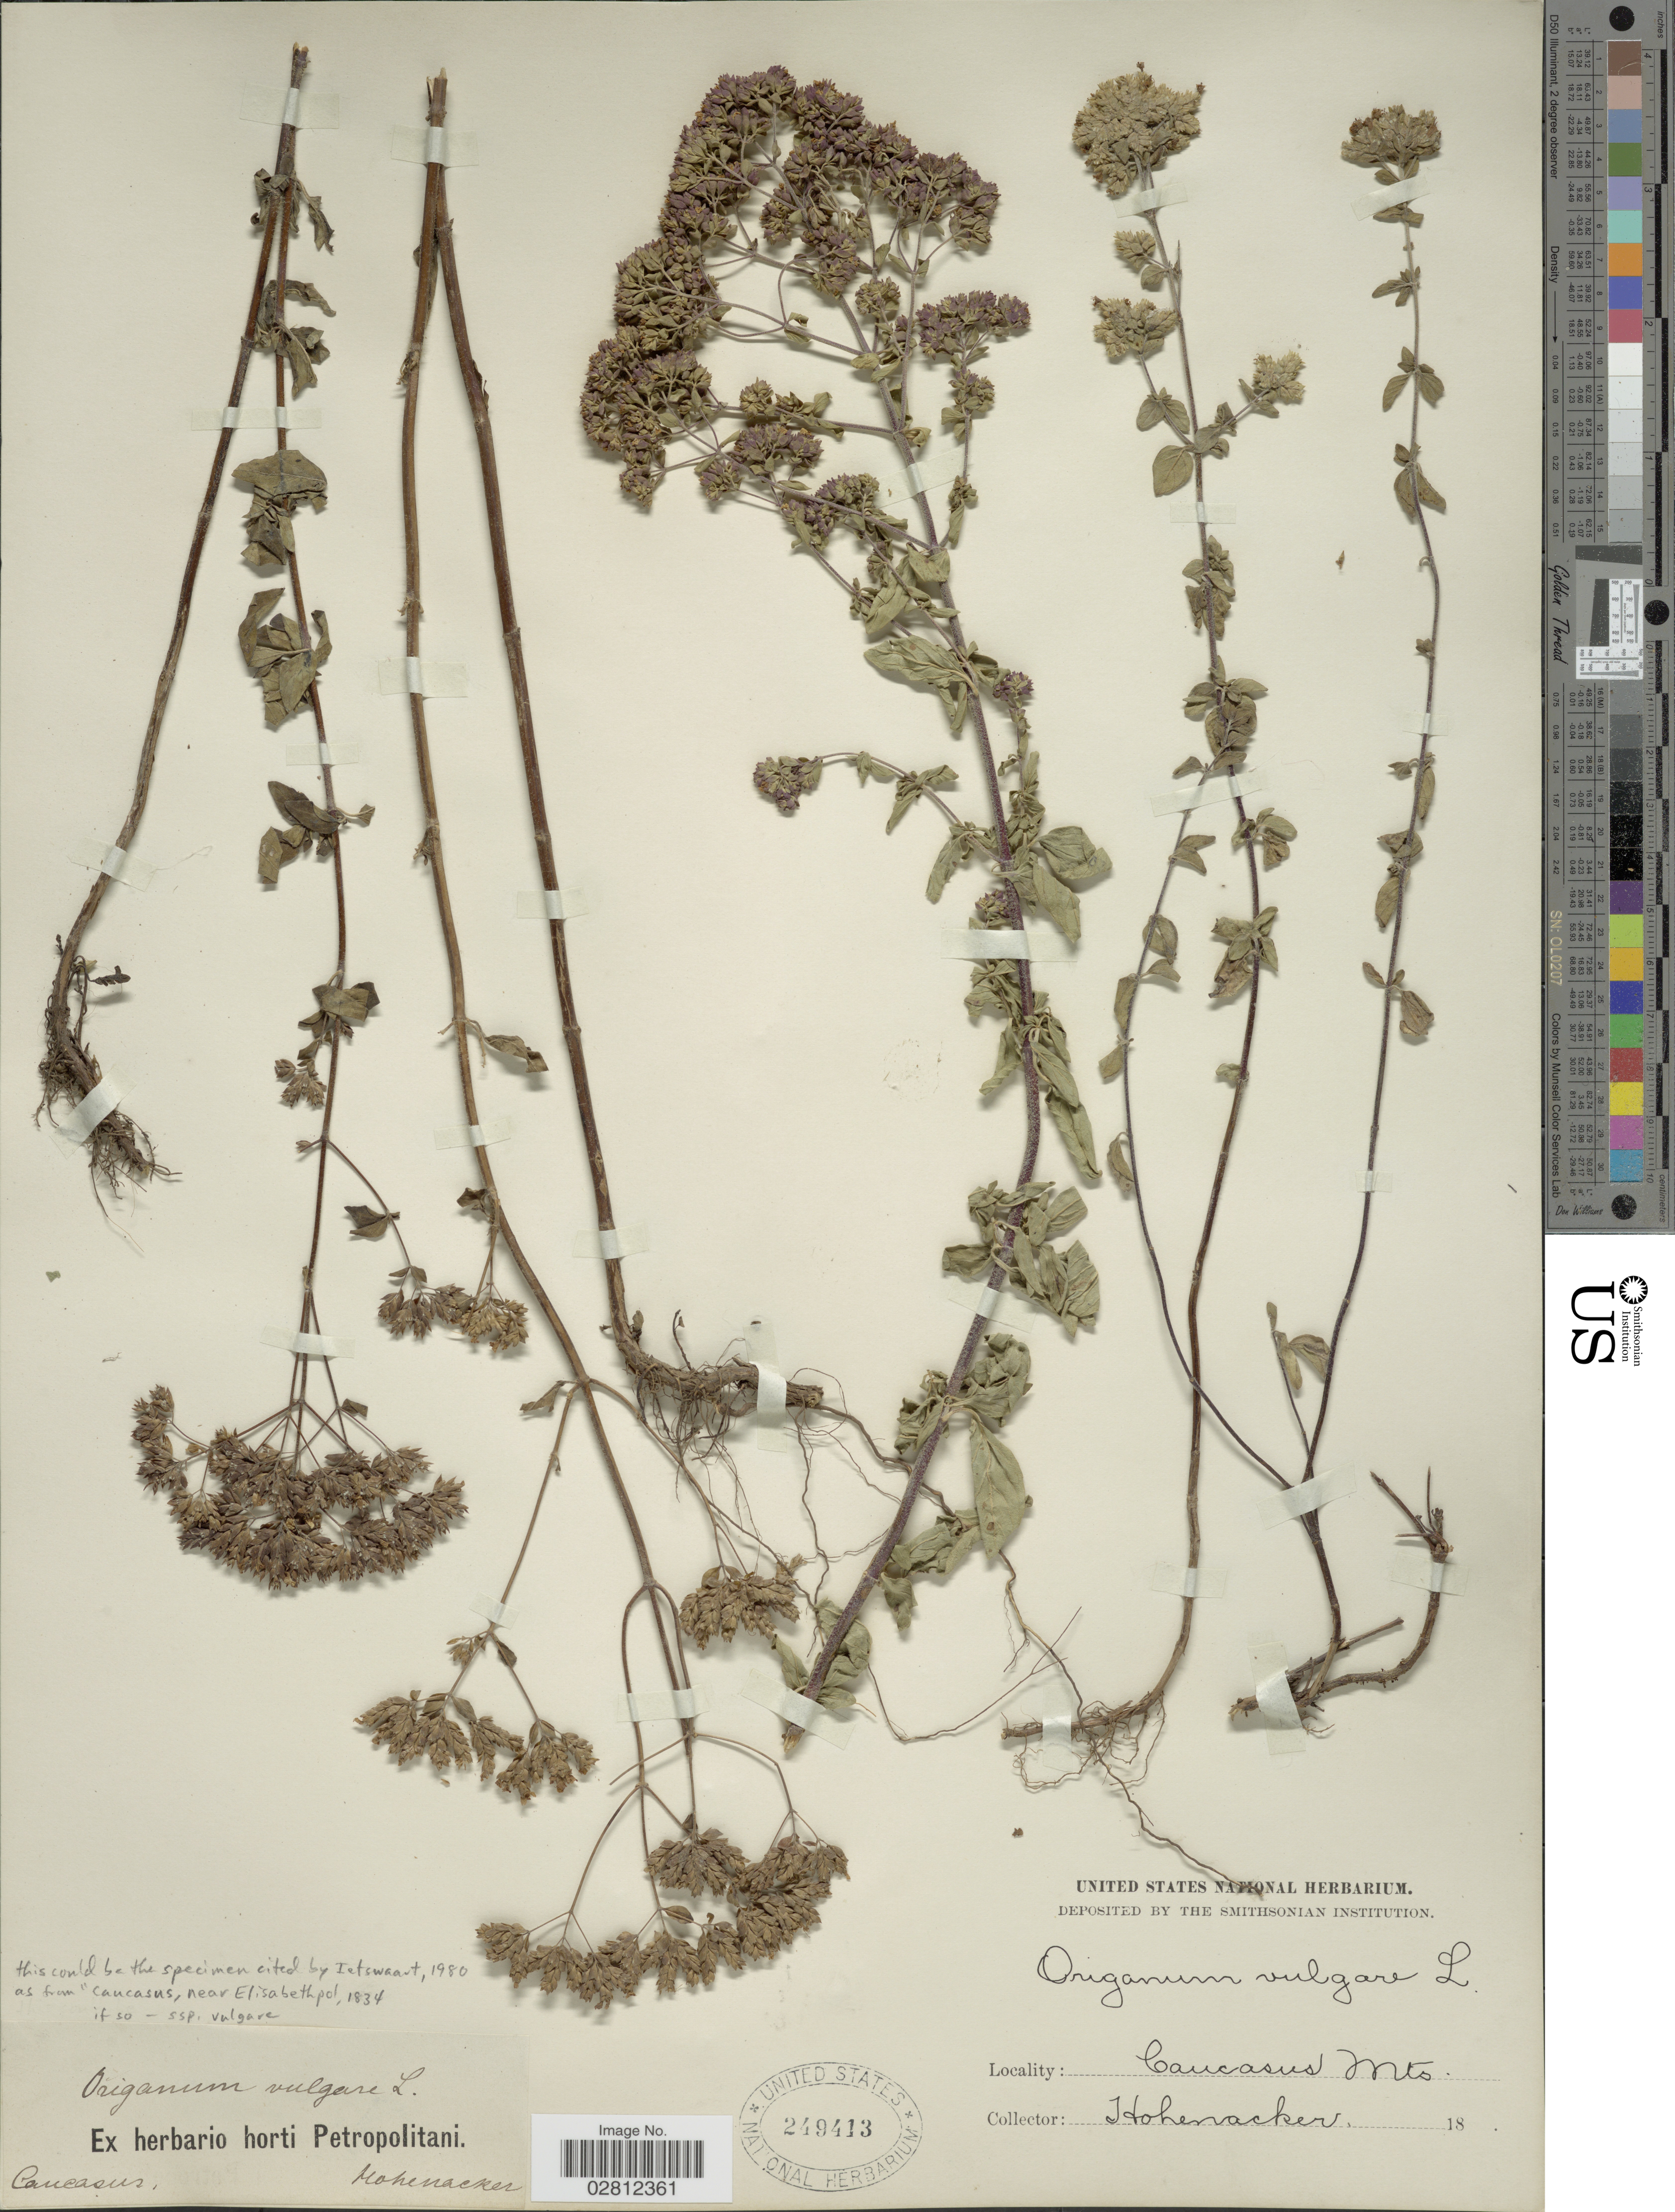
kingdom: Plantae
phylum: Tracheophyta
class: Magnoliopsida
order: Lamiales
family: Lamiaceae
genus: Origanum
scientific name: Origanum vulgare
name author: L.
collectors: Hohenacker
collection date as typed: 18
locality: Caucasus Mts.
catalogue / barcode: US 249413